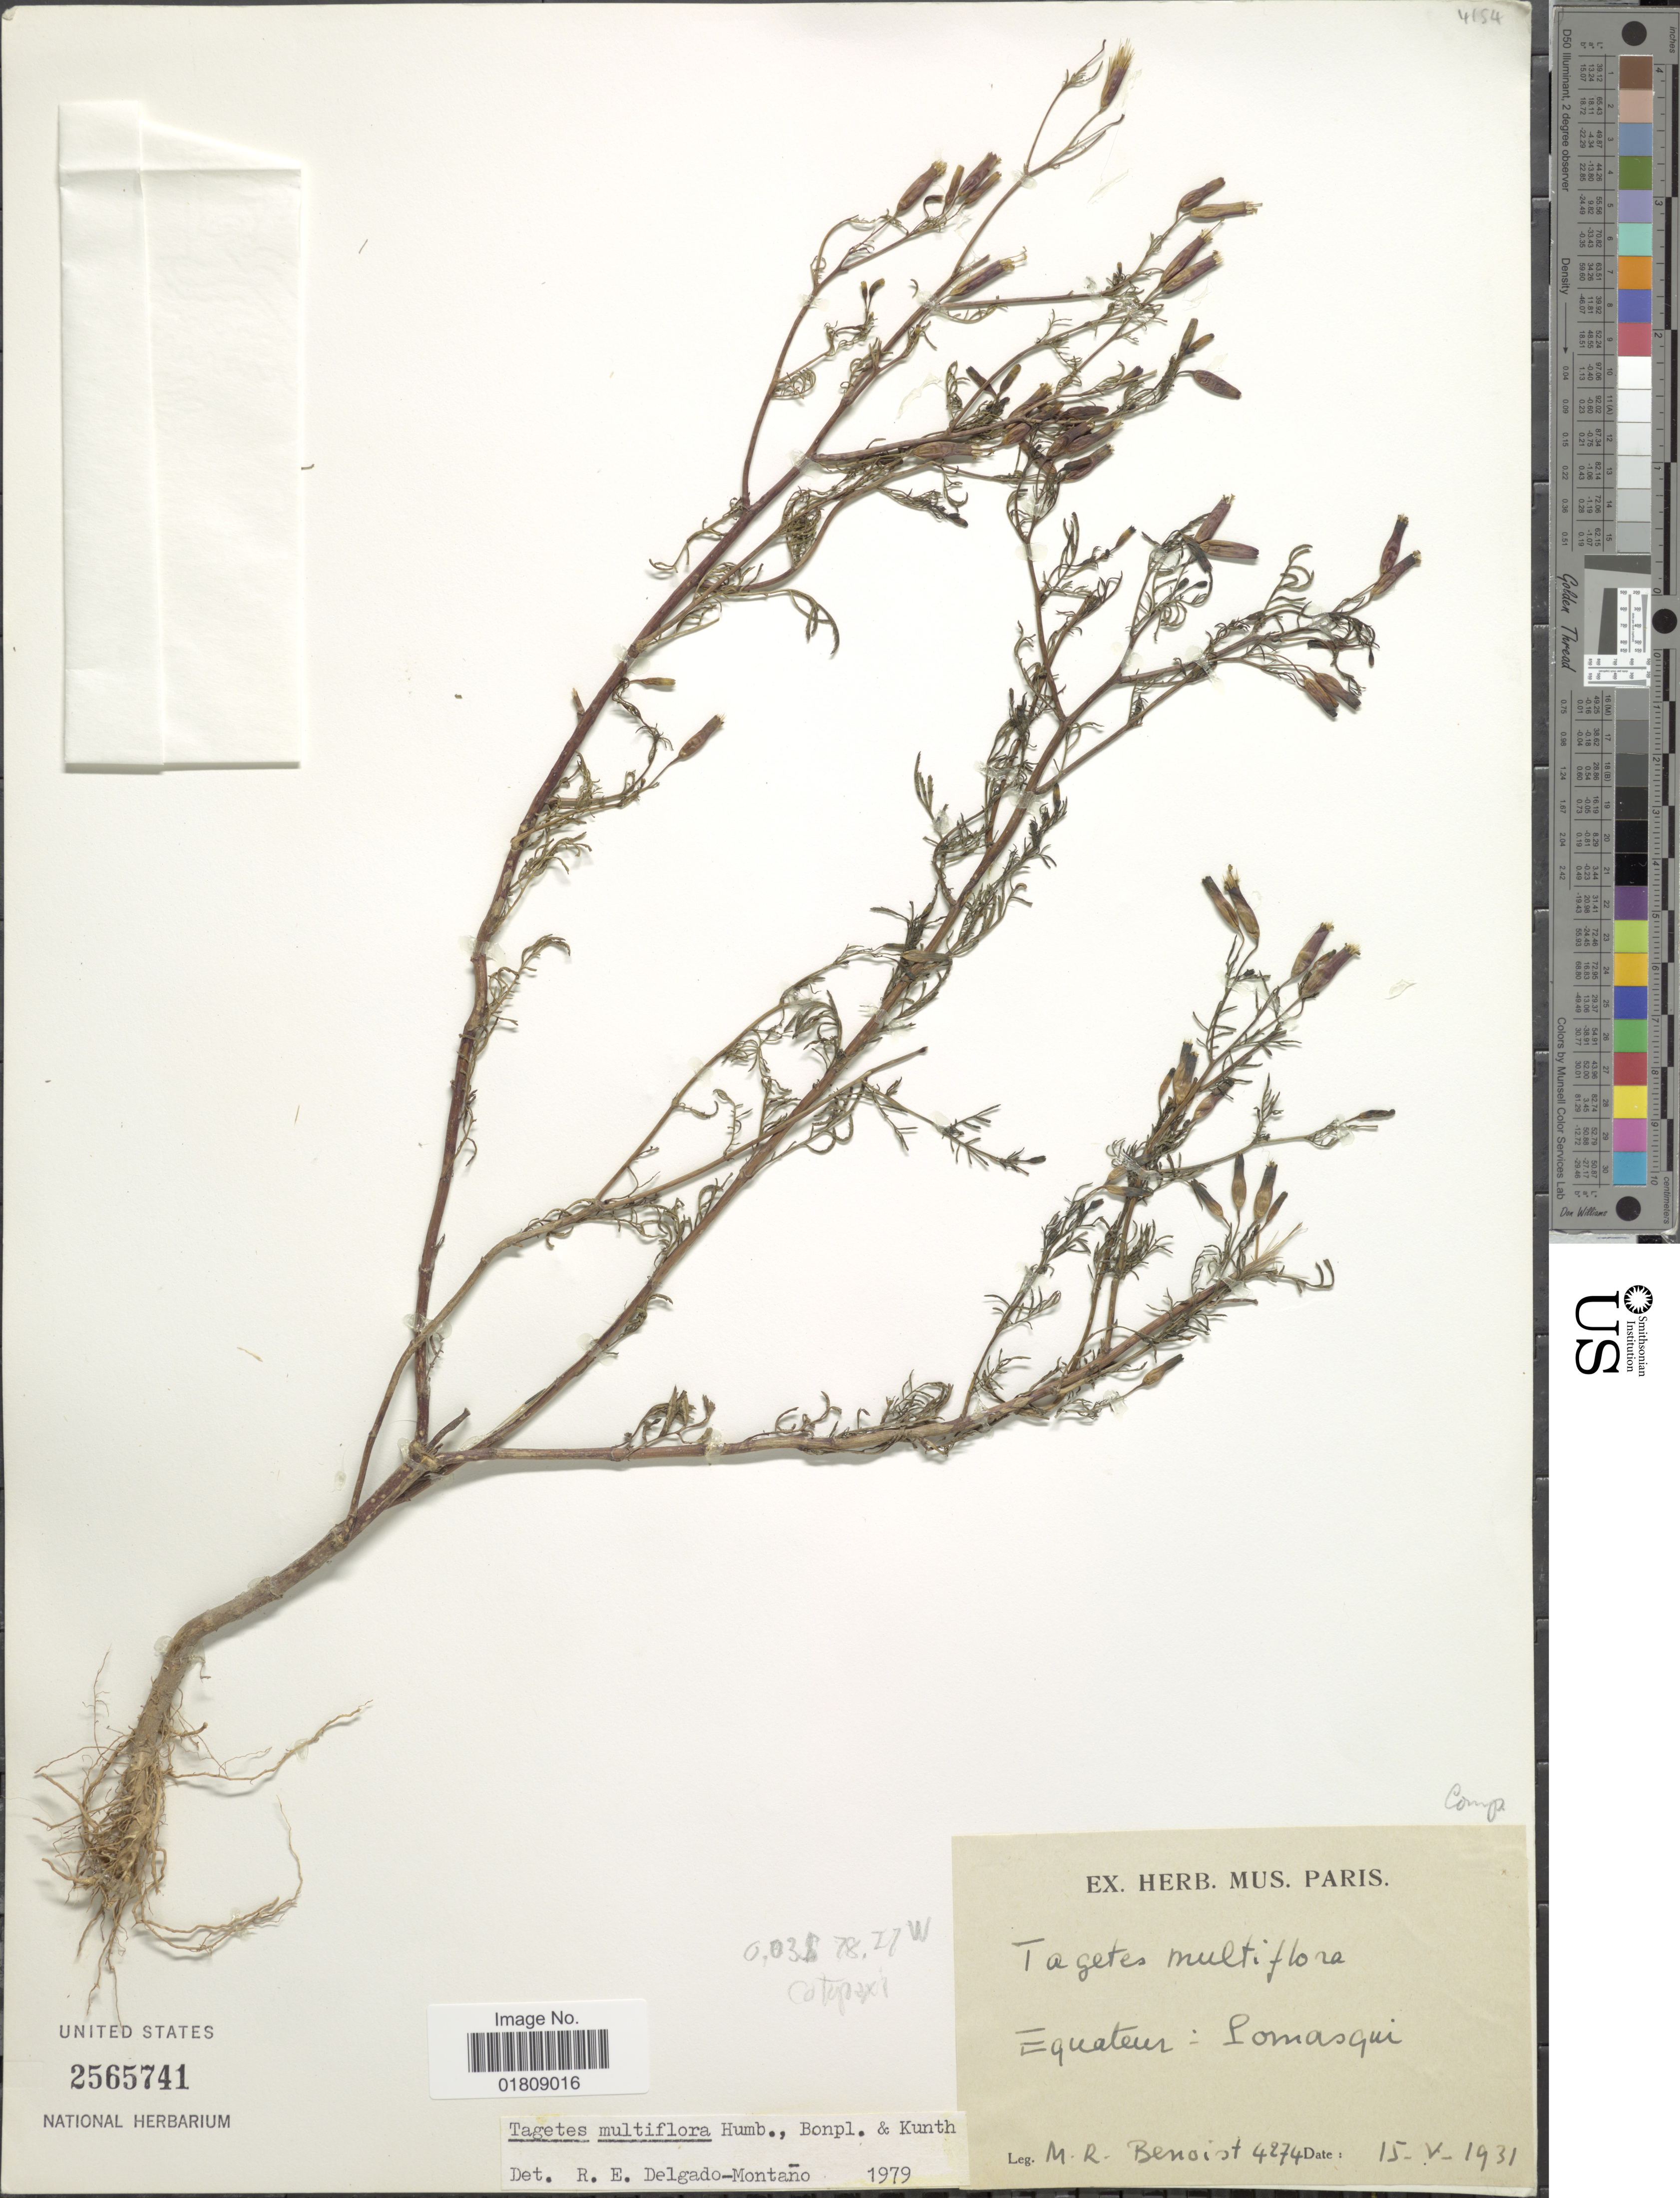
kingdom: Plantae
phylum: Tracheophyta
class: Magnoliopsida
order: Asterales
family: Asteraceae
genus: Tagetes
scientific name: Tagetes multiflora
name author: Kunth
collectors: R. Benoist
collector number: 4274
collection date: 1931-05-15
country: Ecuador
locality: Equateur, Pomasqui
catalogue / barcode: US 2565741